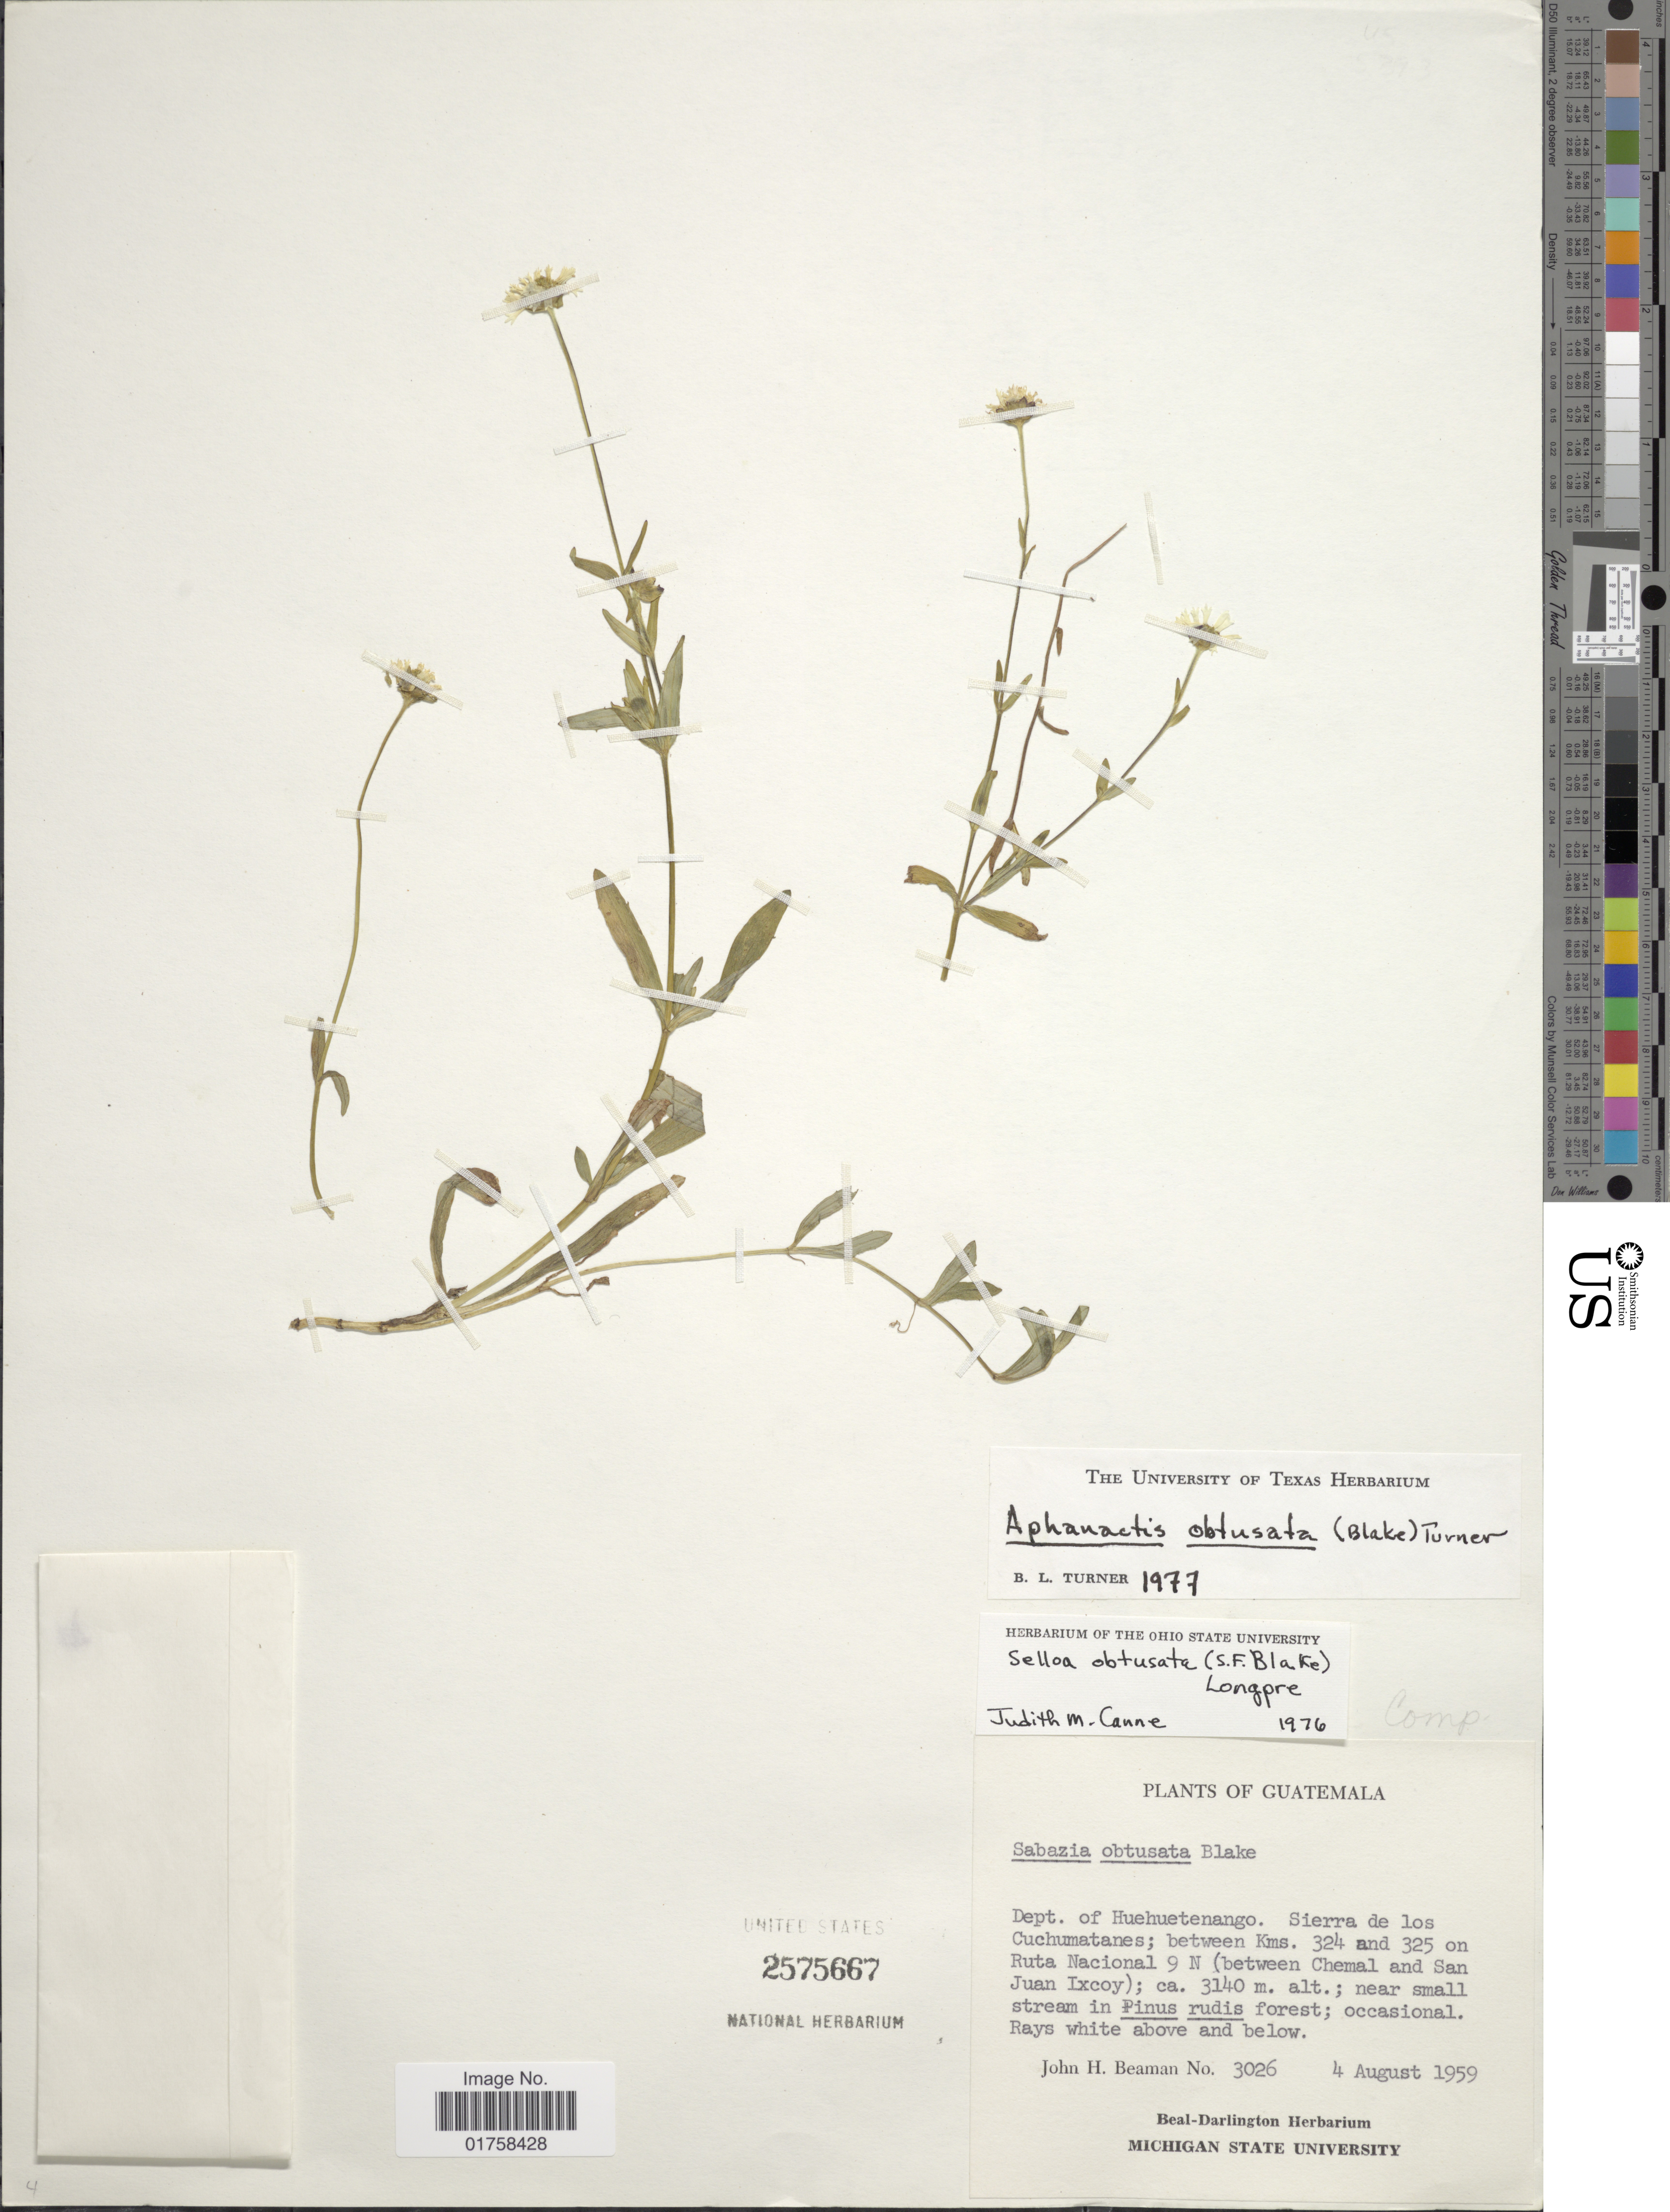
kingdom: Plantae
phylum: Tracheophyta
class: Magnoliopsida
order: Asterales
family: Asteraceae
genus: Aphanactis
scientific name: Aphanactis obtusata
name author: (S.F. Blake) B.L. Turner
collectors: J. H. Beaman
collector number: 3026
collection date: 1959-08-04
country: Guatemala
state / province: Huehuetenango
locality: Dept. of Huehuetenango. Sierra de los Cuchumatanes; between Kms. 324 and 3025 on Ruta Nacional 9 N (between Chemal and San Juan Ixcoy)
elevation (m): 3140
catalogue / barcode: US 2575667